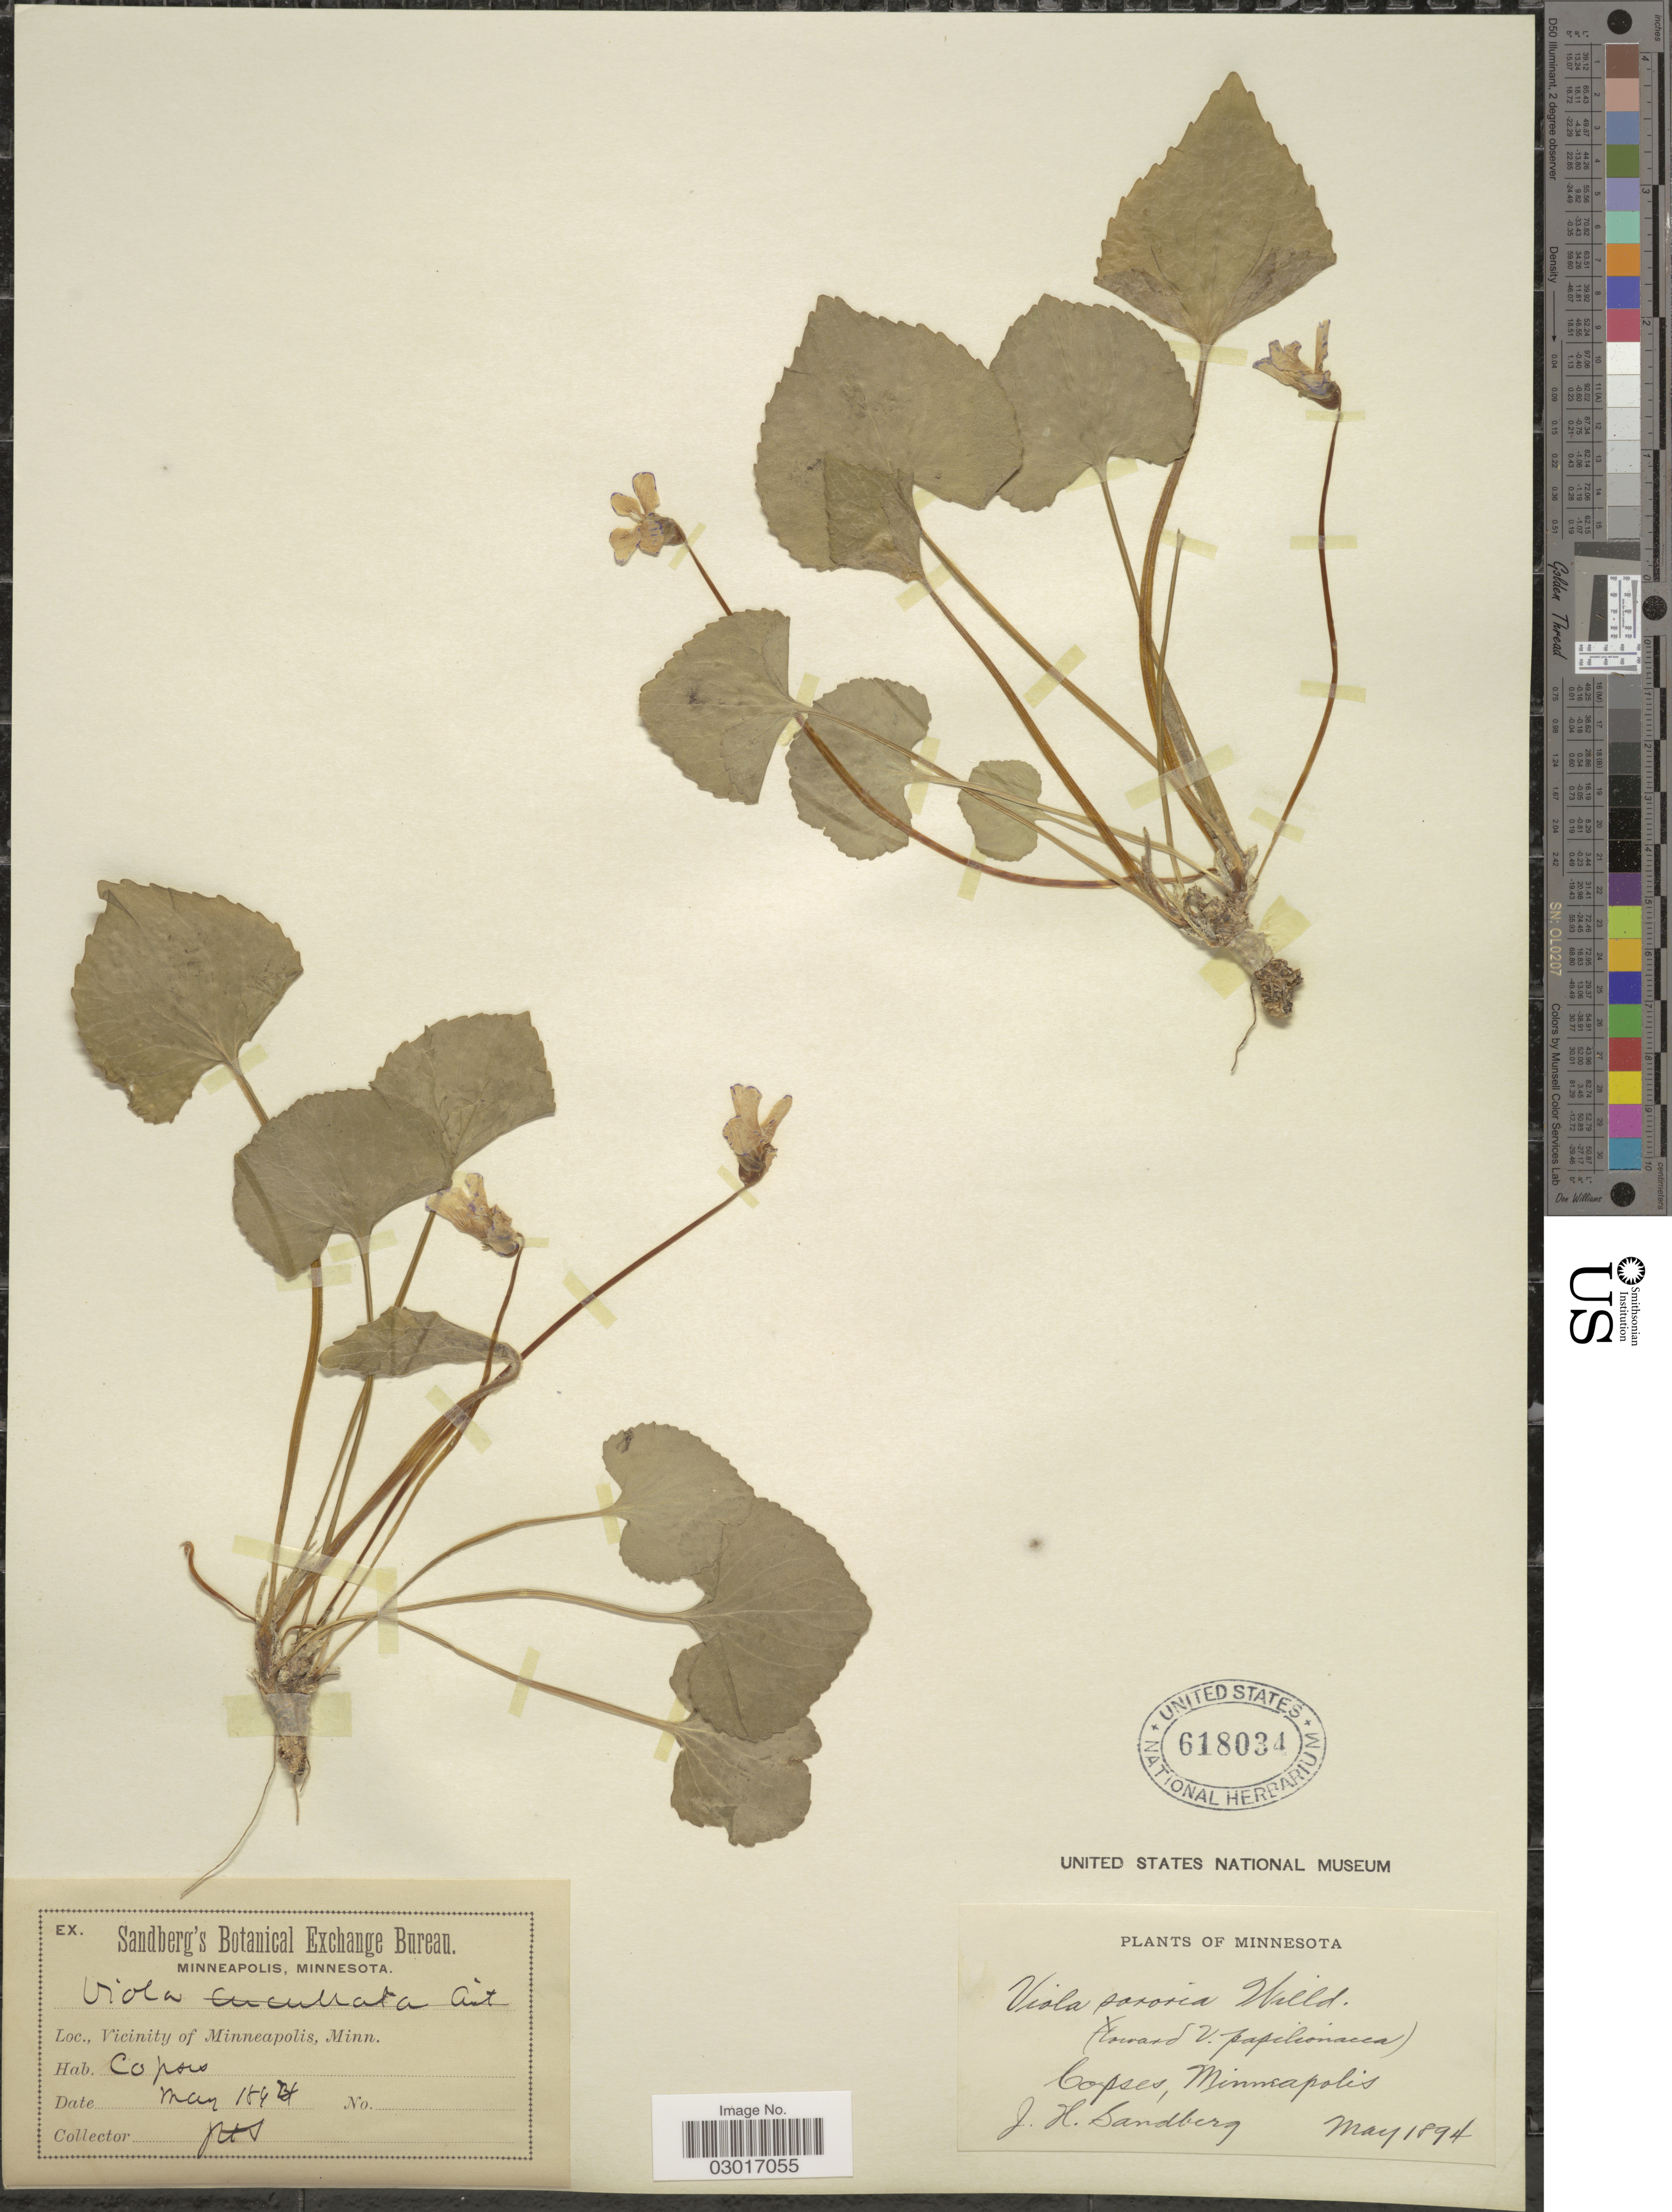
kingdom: Plantae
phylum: Tracheophyta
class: Magnoliopsida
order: Malpighiales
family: Violaceae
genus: Viola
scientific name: Viola sororia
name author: Willd.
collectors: J. H. Sandberg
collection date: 1894-05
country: United States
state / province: Minnesota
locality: Vicinity of Minneapolis, Copses.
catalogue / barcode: US 618034